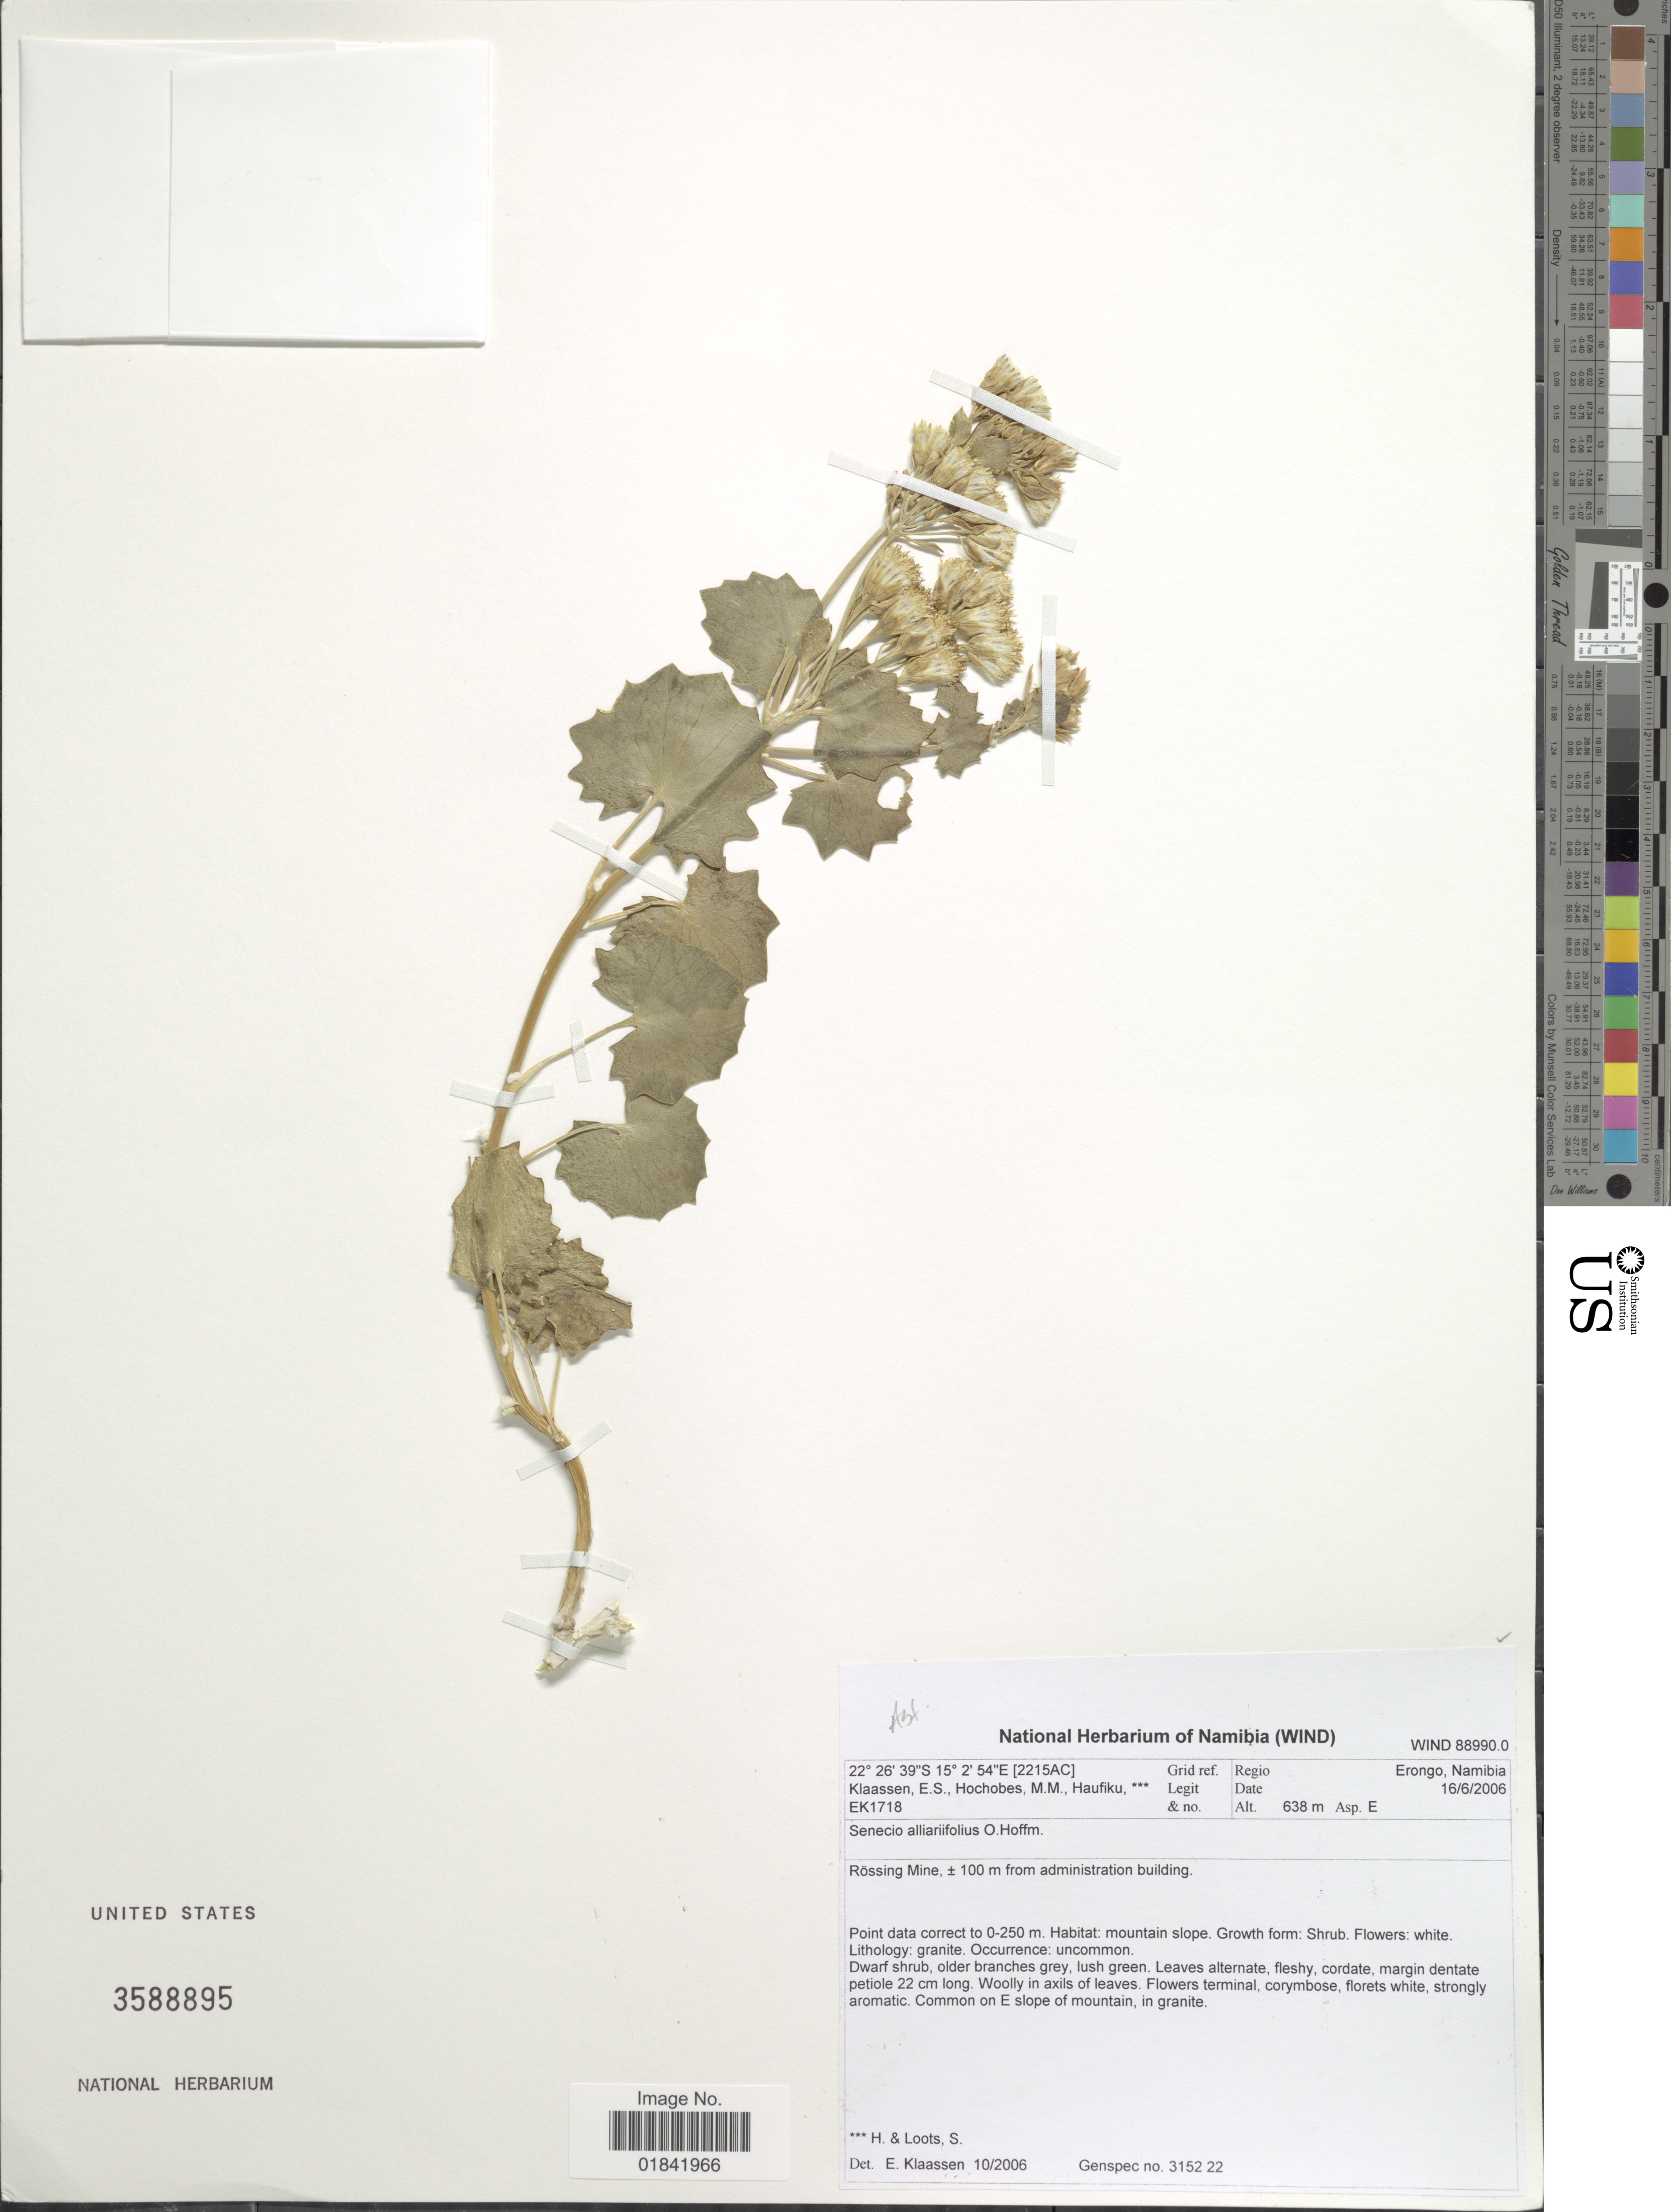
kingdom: Plantae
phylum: Tracheophyta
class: Magnoliopsida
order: Asterales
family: Asteraceae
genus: Senecio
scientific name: Senecio alliariaefolius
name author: O. Hoffm.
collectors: E. S. Klaassen, M. Hochobes, H. Haufiku & S. Loots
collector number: EK1718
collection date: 2006-06-16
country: Namibia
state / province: Erongo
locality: Rossing Mine, ±100 m from administration building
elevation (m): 638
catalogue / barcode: US 3588895